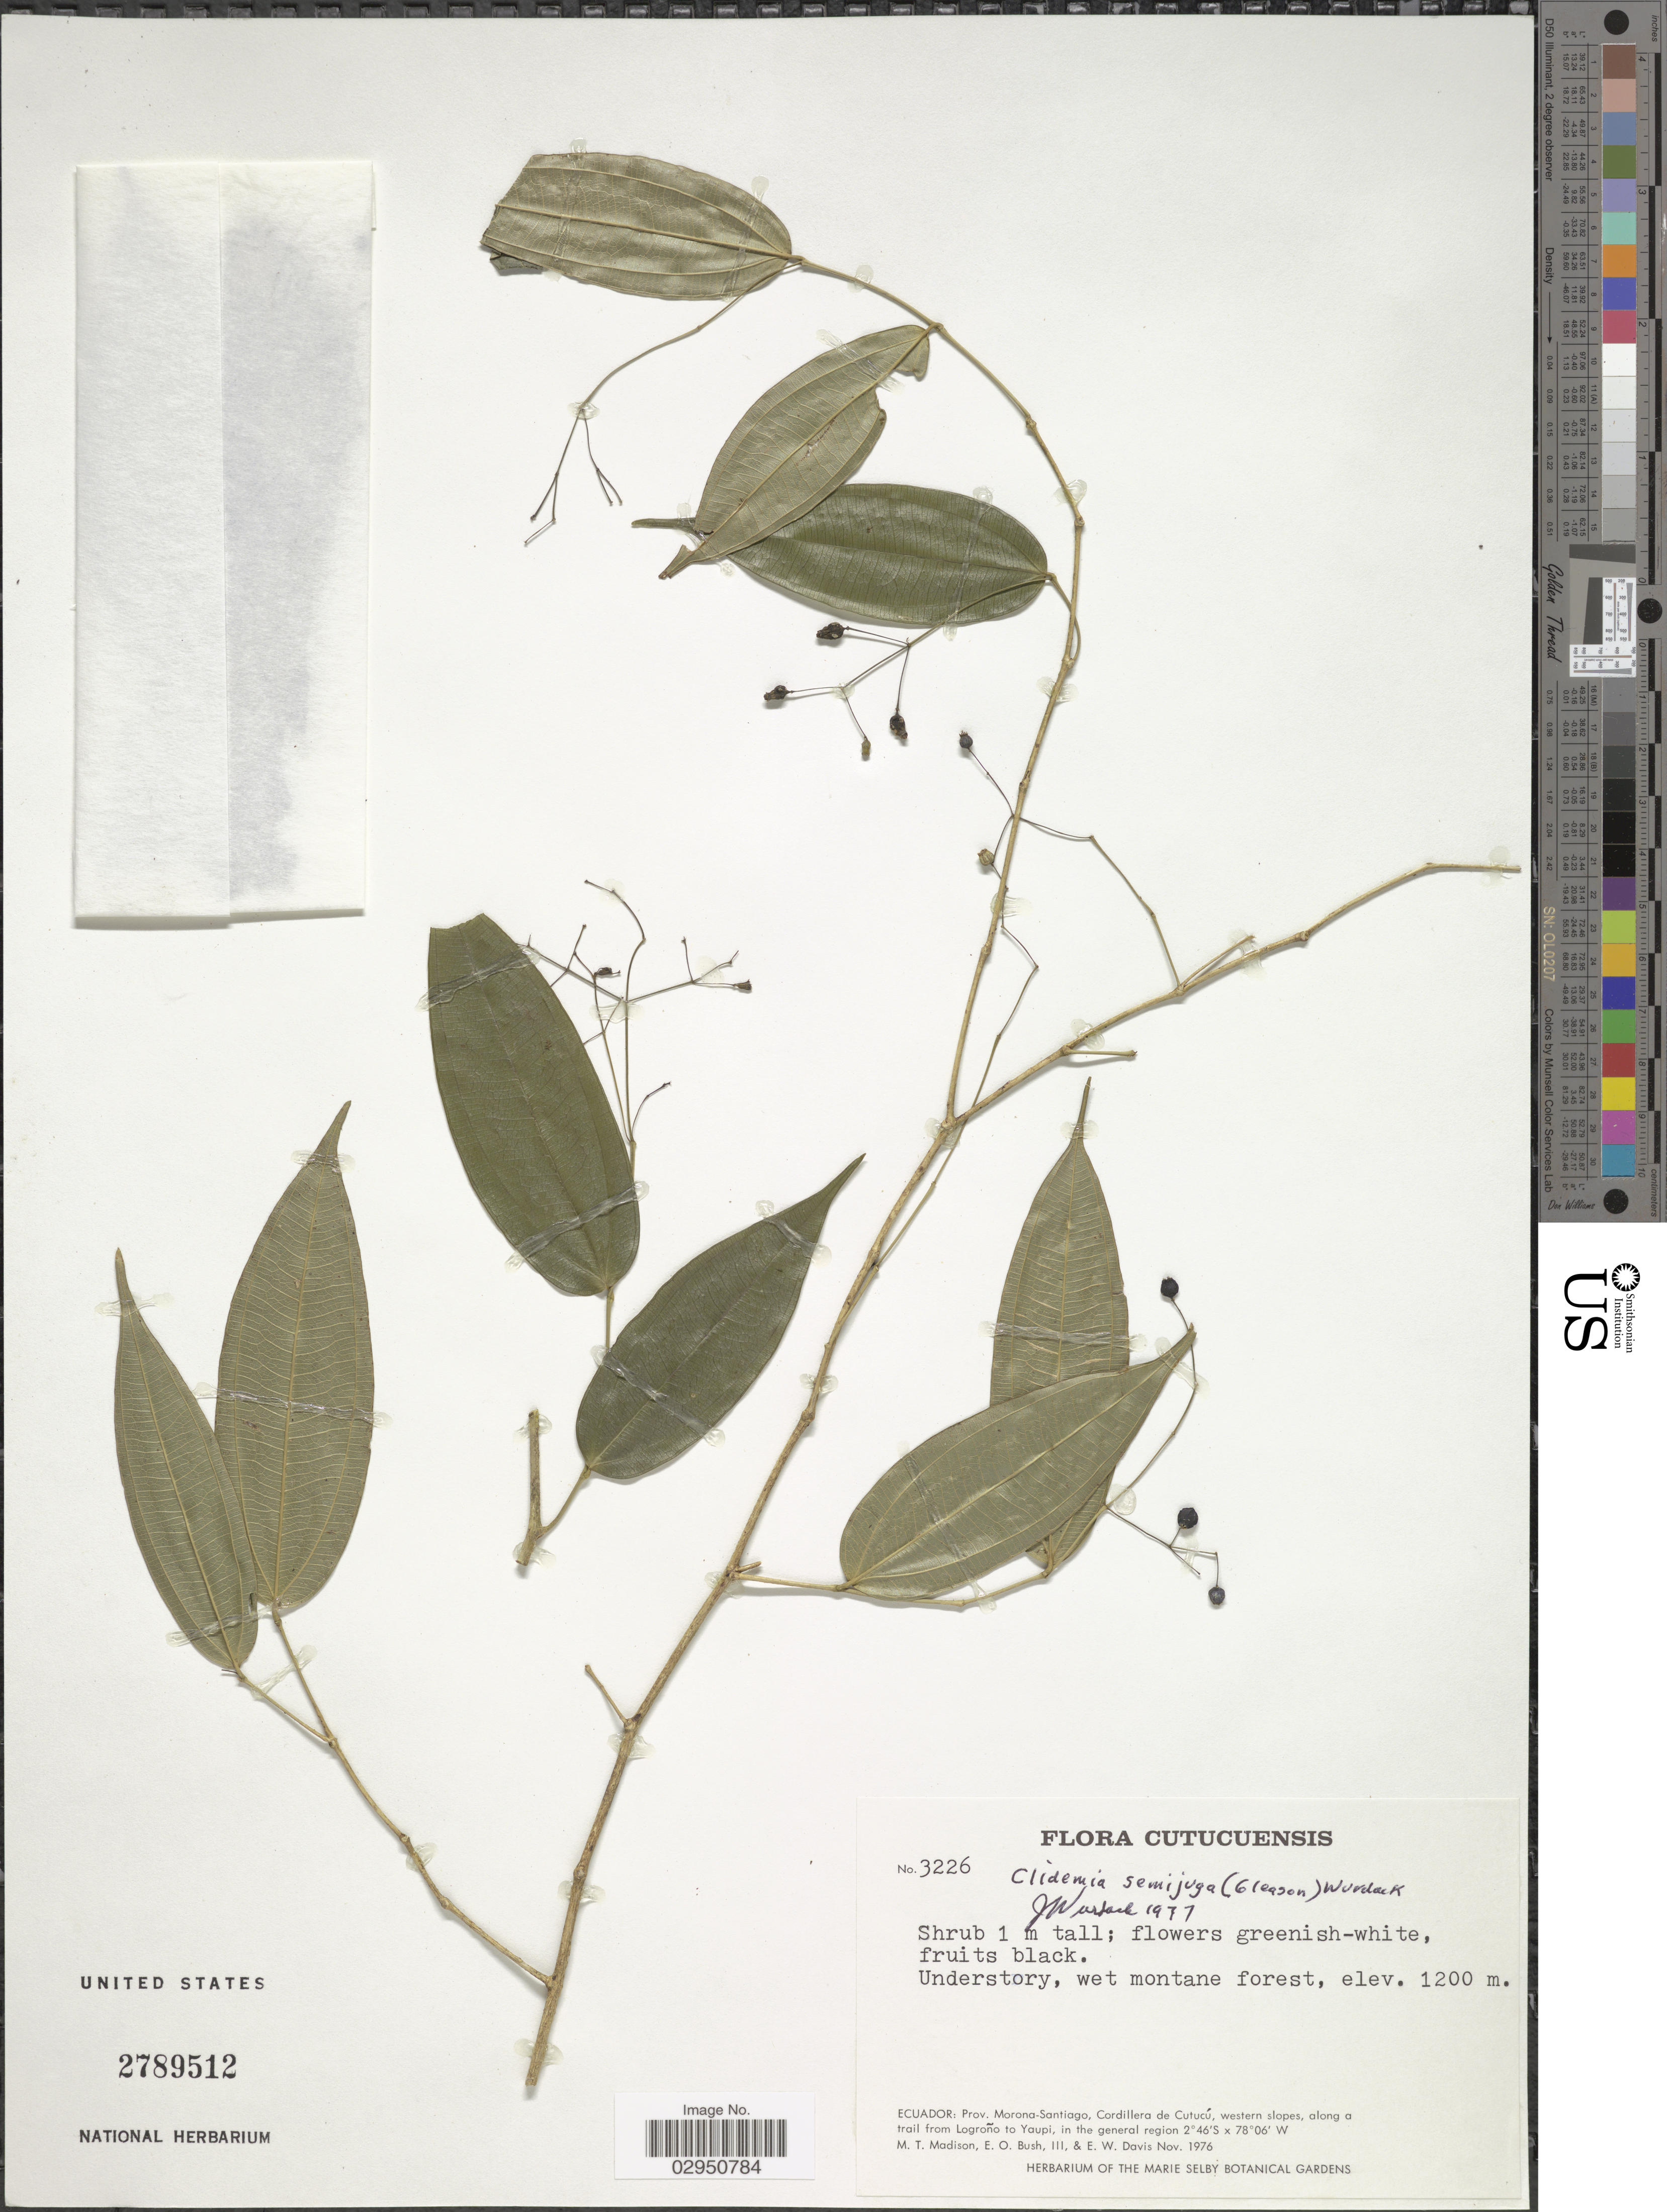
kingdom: Plantae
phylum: Tracheophyta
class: Magnoliopsida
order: Myrtales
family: Melastomataceae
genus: Clidemia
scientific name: Clidemia semijuga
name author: (Gleason) Wurdack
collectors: M. T. Madison, E. O. Bush & E. W. Davis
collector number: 3226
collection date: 1976-11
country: Ecuador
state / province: Morona-Santiago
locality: Cutucuensis. Cordillera de Cutucú, western slopes, along a trail from Lagroño to Yaupi, in the general region.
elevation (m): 1200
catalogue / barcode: US 2789512